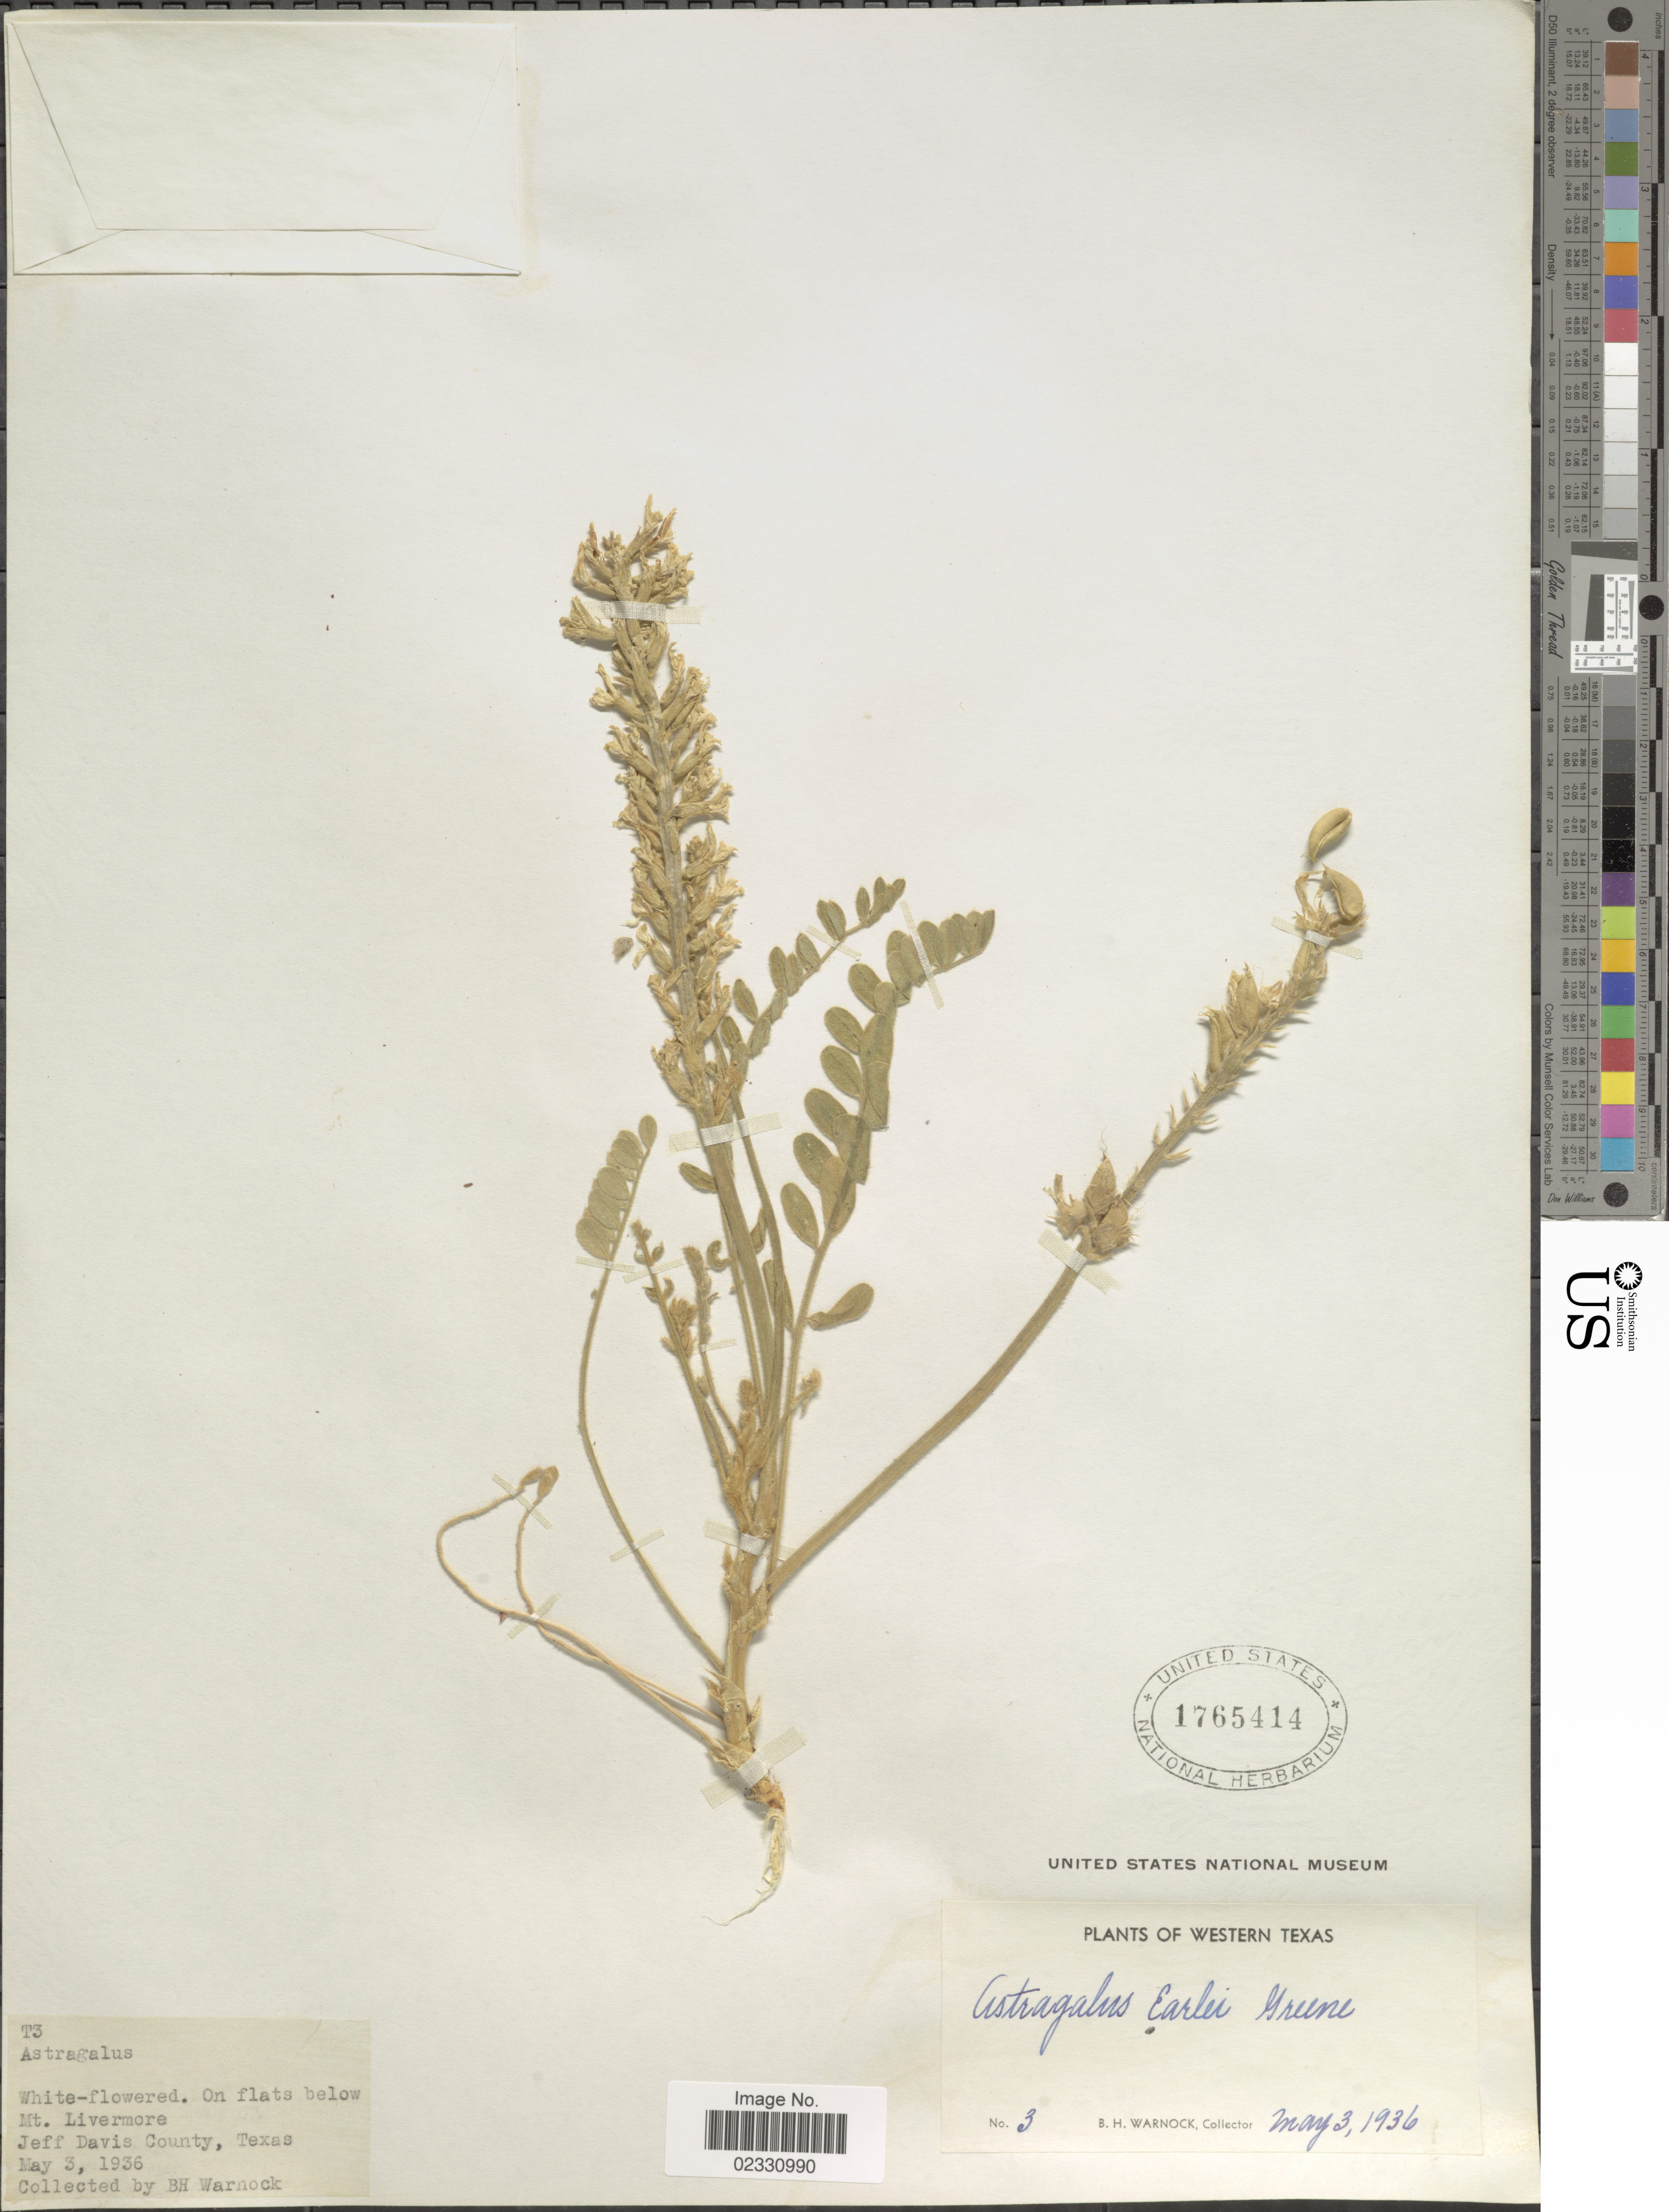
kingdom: Plantae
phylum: Tracheophyta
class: Magnoliopsida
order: Fabales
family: Fabaceae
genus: Astragalus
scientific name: Astragalus earlei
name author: Greene ex Rydb.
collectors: B. H. Warnock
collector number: T3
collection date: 1936-05-03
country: United States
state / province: Texas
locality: On flats below Mt Livermore, Jeff Davis County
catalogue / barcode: US 1765414